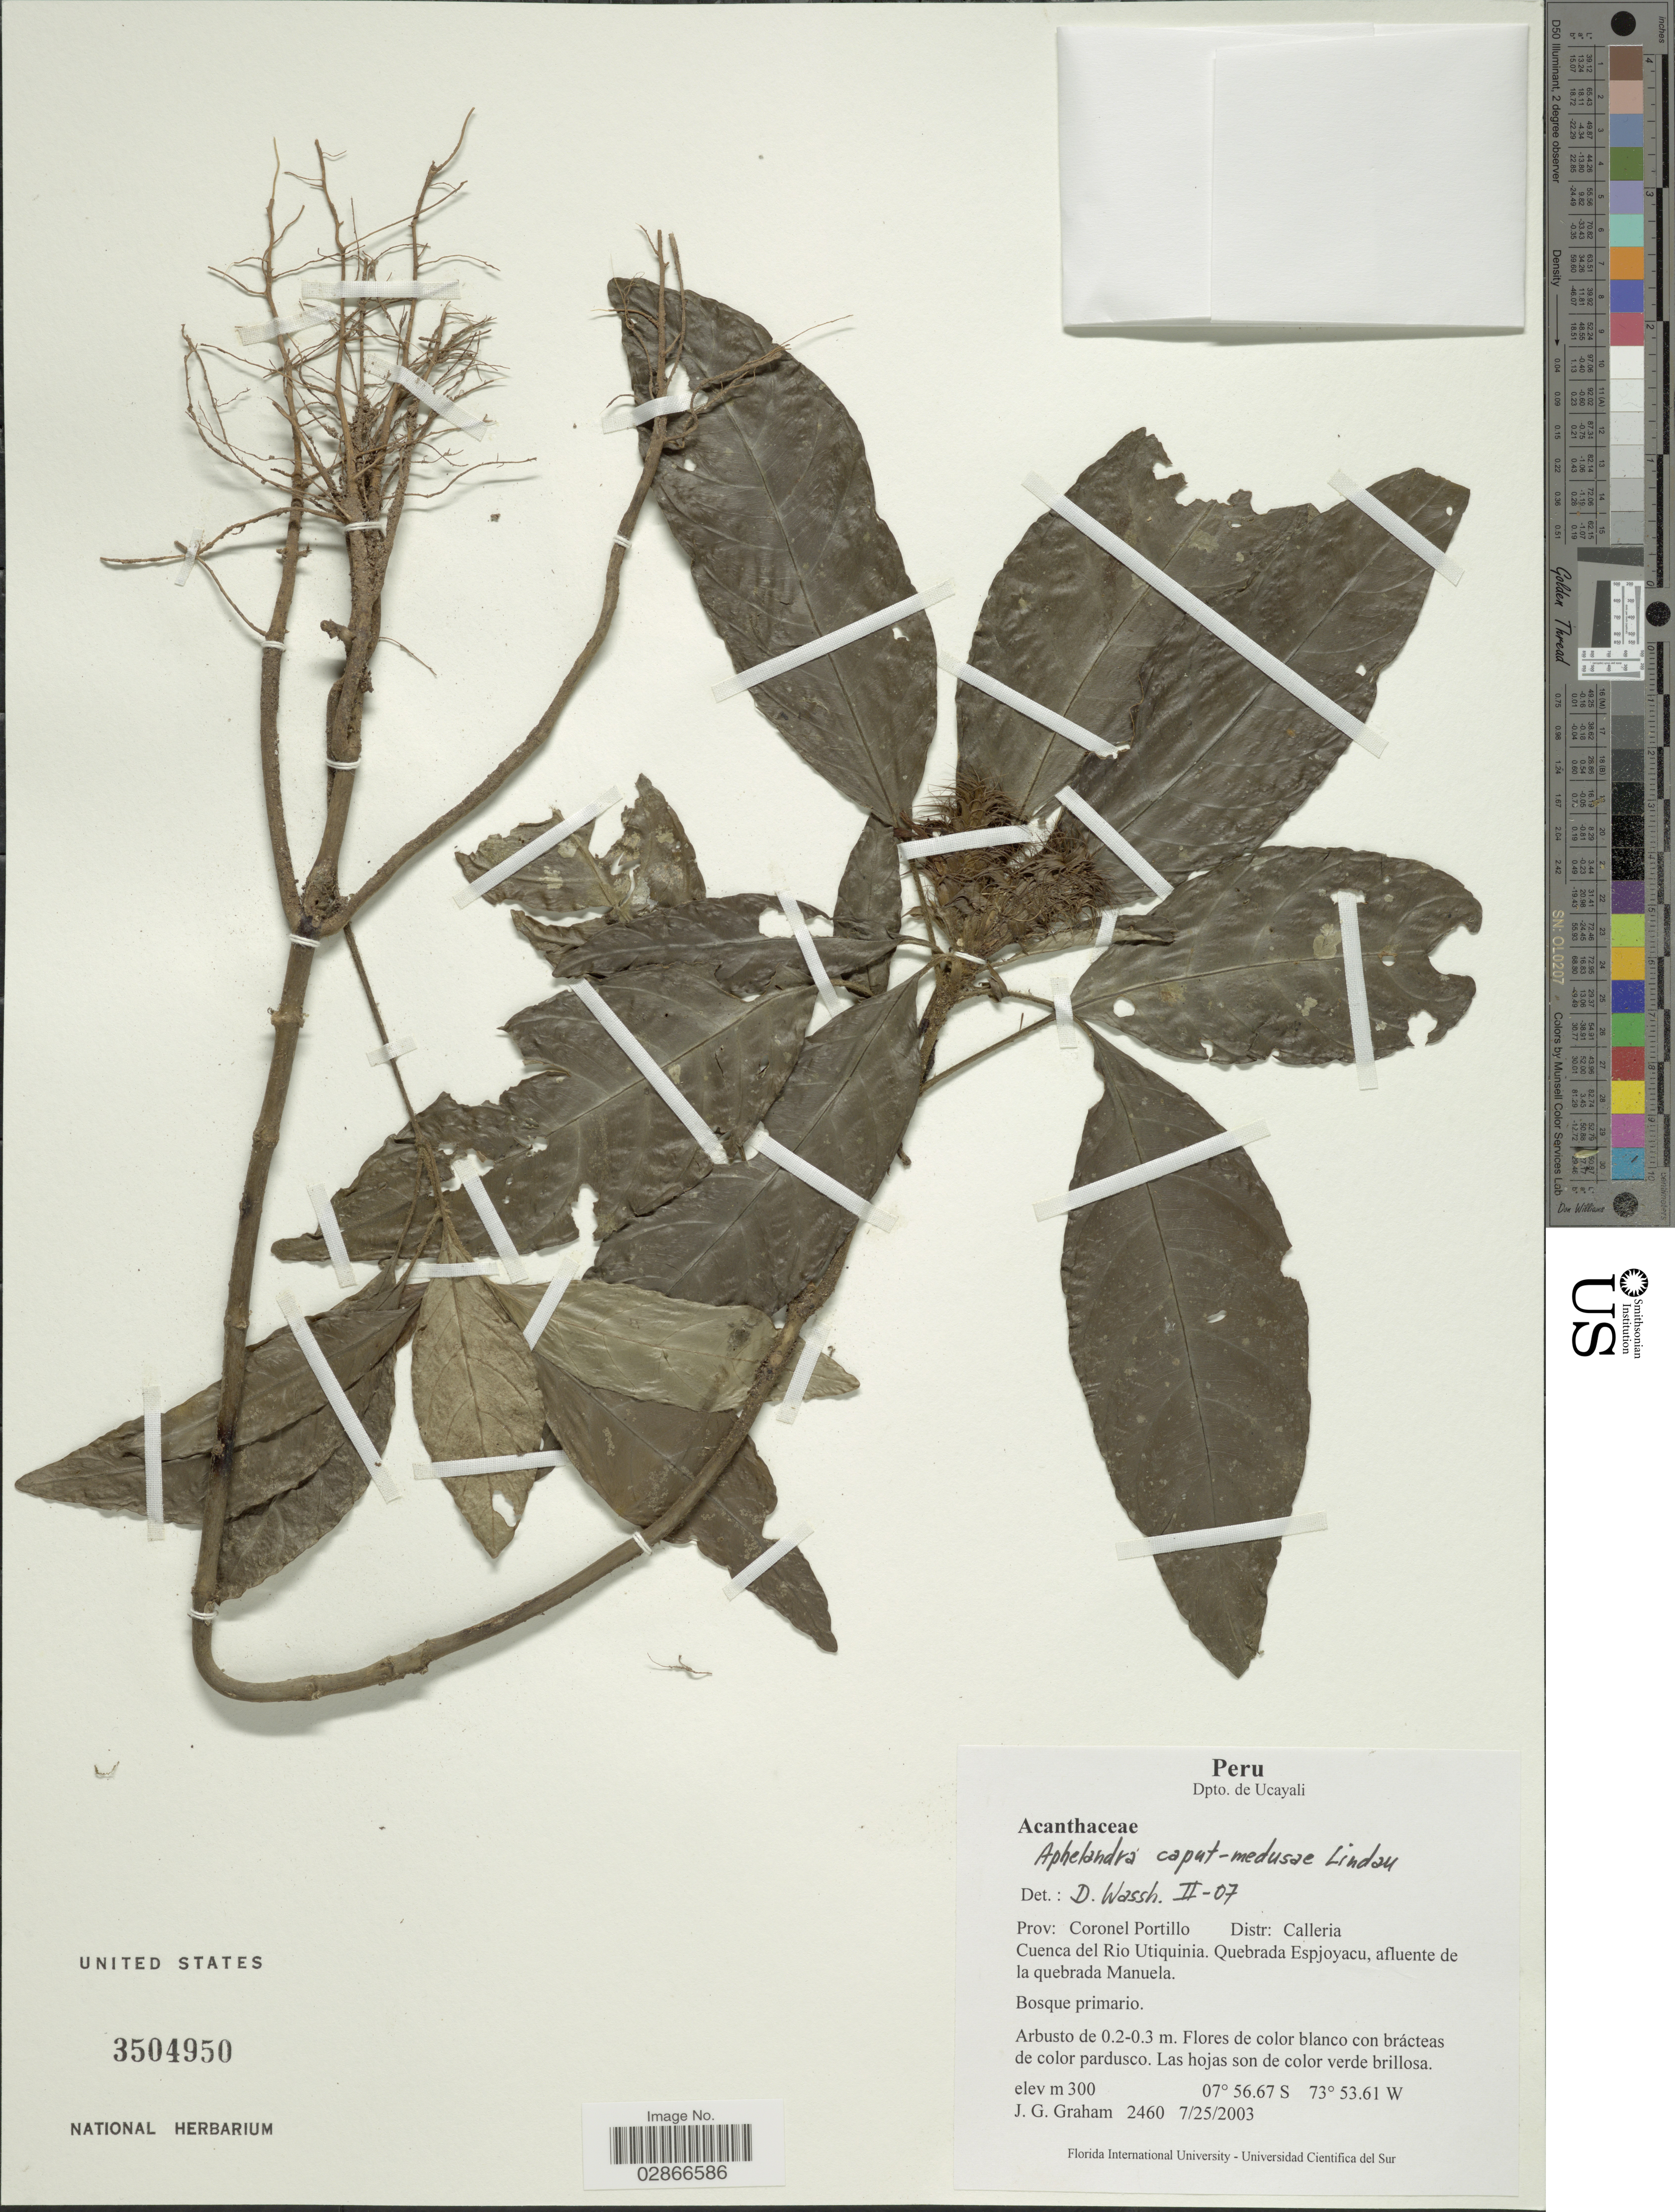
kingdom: Plantae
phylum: Tracheophyta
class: Magnoliopsida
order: Lamiales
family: Acanthaceae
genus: Aphelandra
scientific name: Aphelandra caput-medusae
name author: Lindau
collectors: J. Graham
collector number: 2460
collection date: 2003-07-25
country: Peru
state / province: Ucayali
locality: Dpto. de Ucayali. Prov: Coronel Portillo. Distr: Calleria. Cuenca del Rio Utiquinia. Quebrada Espjoyacu, afluente de la quebrada Manuela.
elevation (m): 300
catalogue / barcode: US 3504950